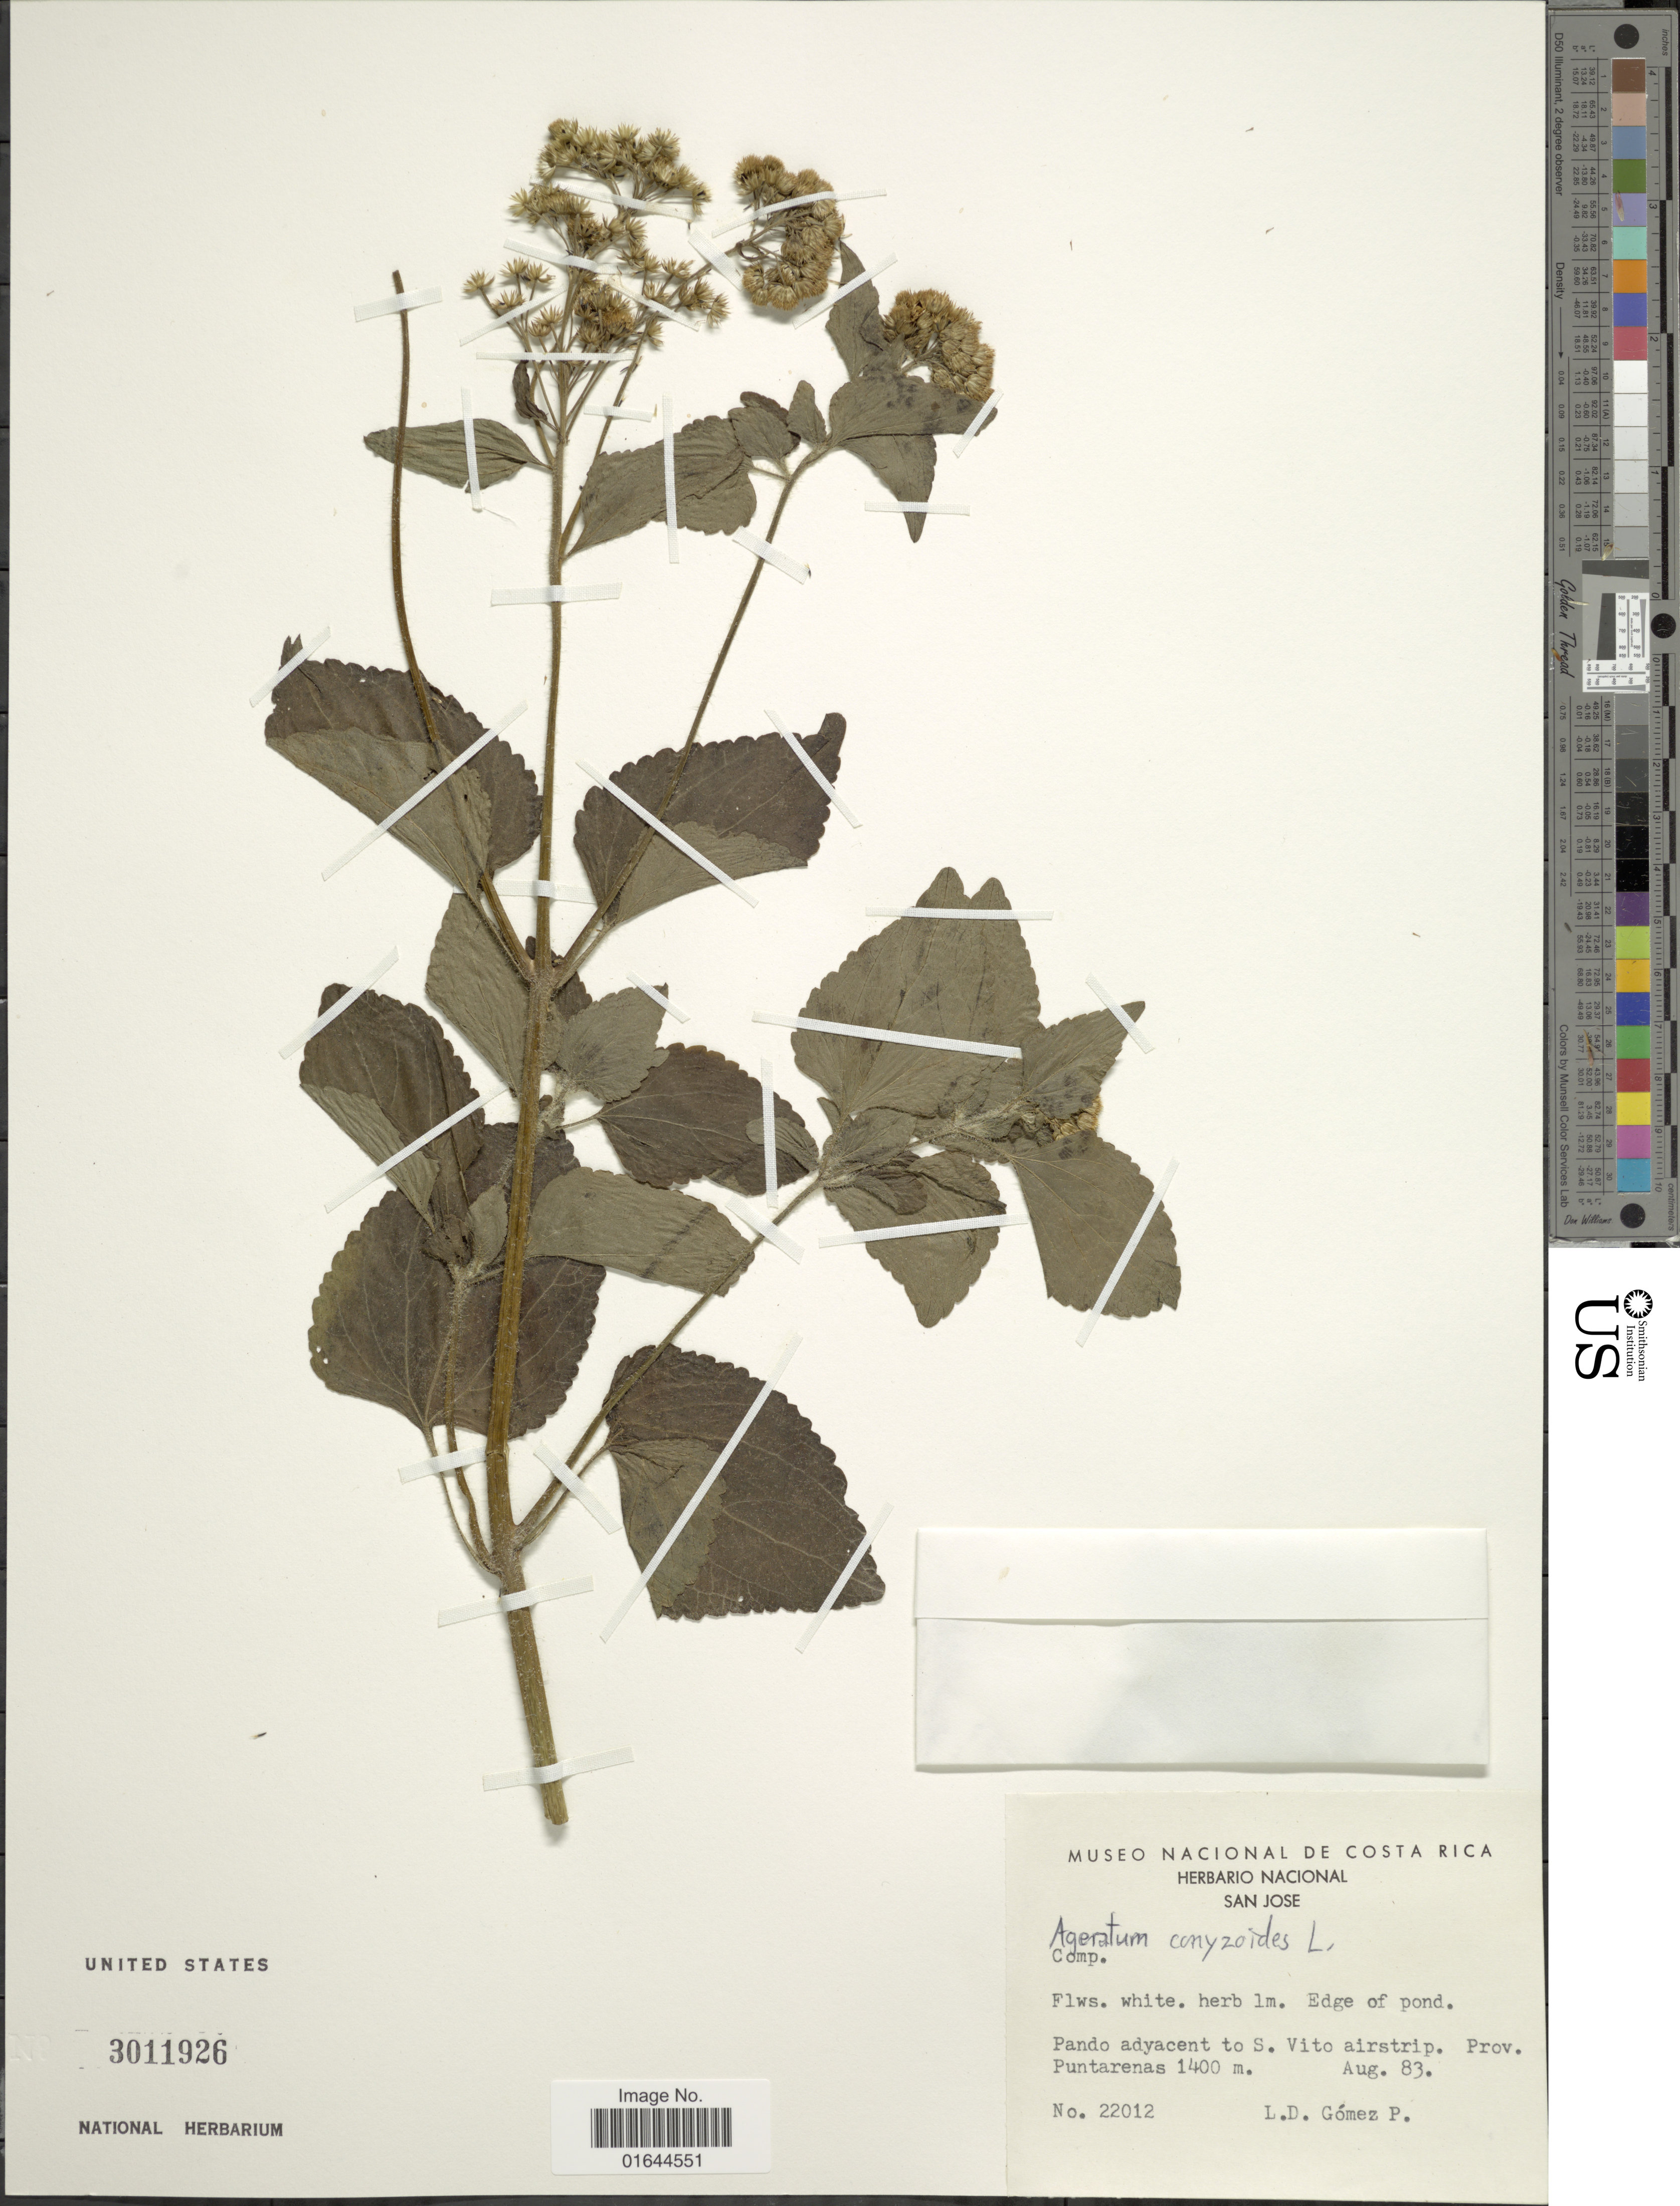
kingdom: Plantae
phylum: Tracheophyta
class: Magnoliopsida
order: Asterales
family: Asteraceae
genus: Ageratum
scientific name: Ageratum conyzoides subsp. conyzoides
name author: L.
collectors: L. D. Gómez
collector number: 22012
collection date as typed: Transcribed d/m/y: /8/83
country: Costa Rica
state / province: Puntarenas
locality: Pando adyacent toS. Vito airstrip, Prov. Puntarenas.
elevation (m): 1400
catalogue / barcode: US 3011926